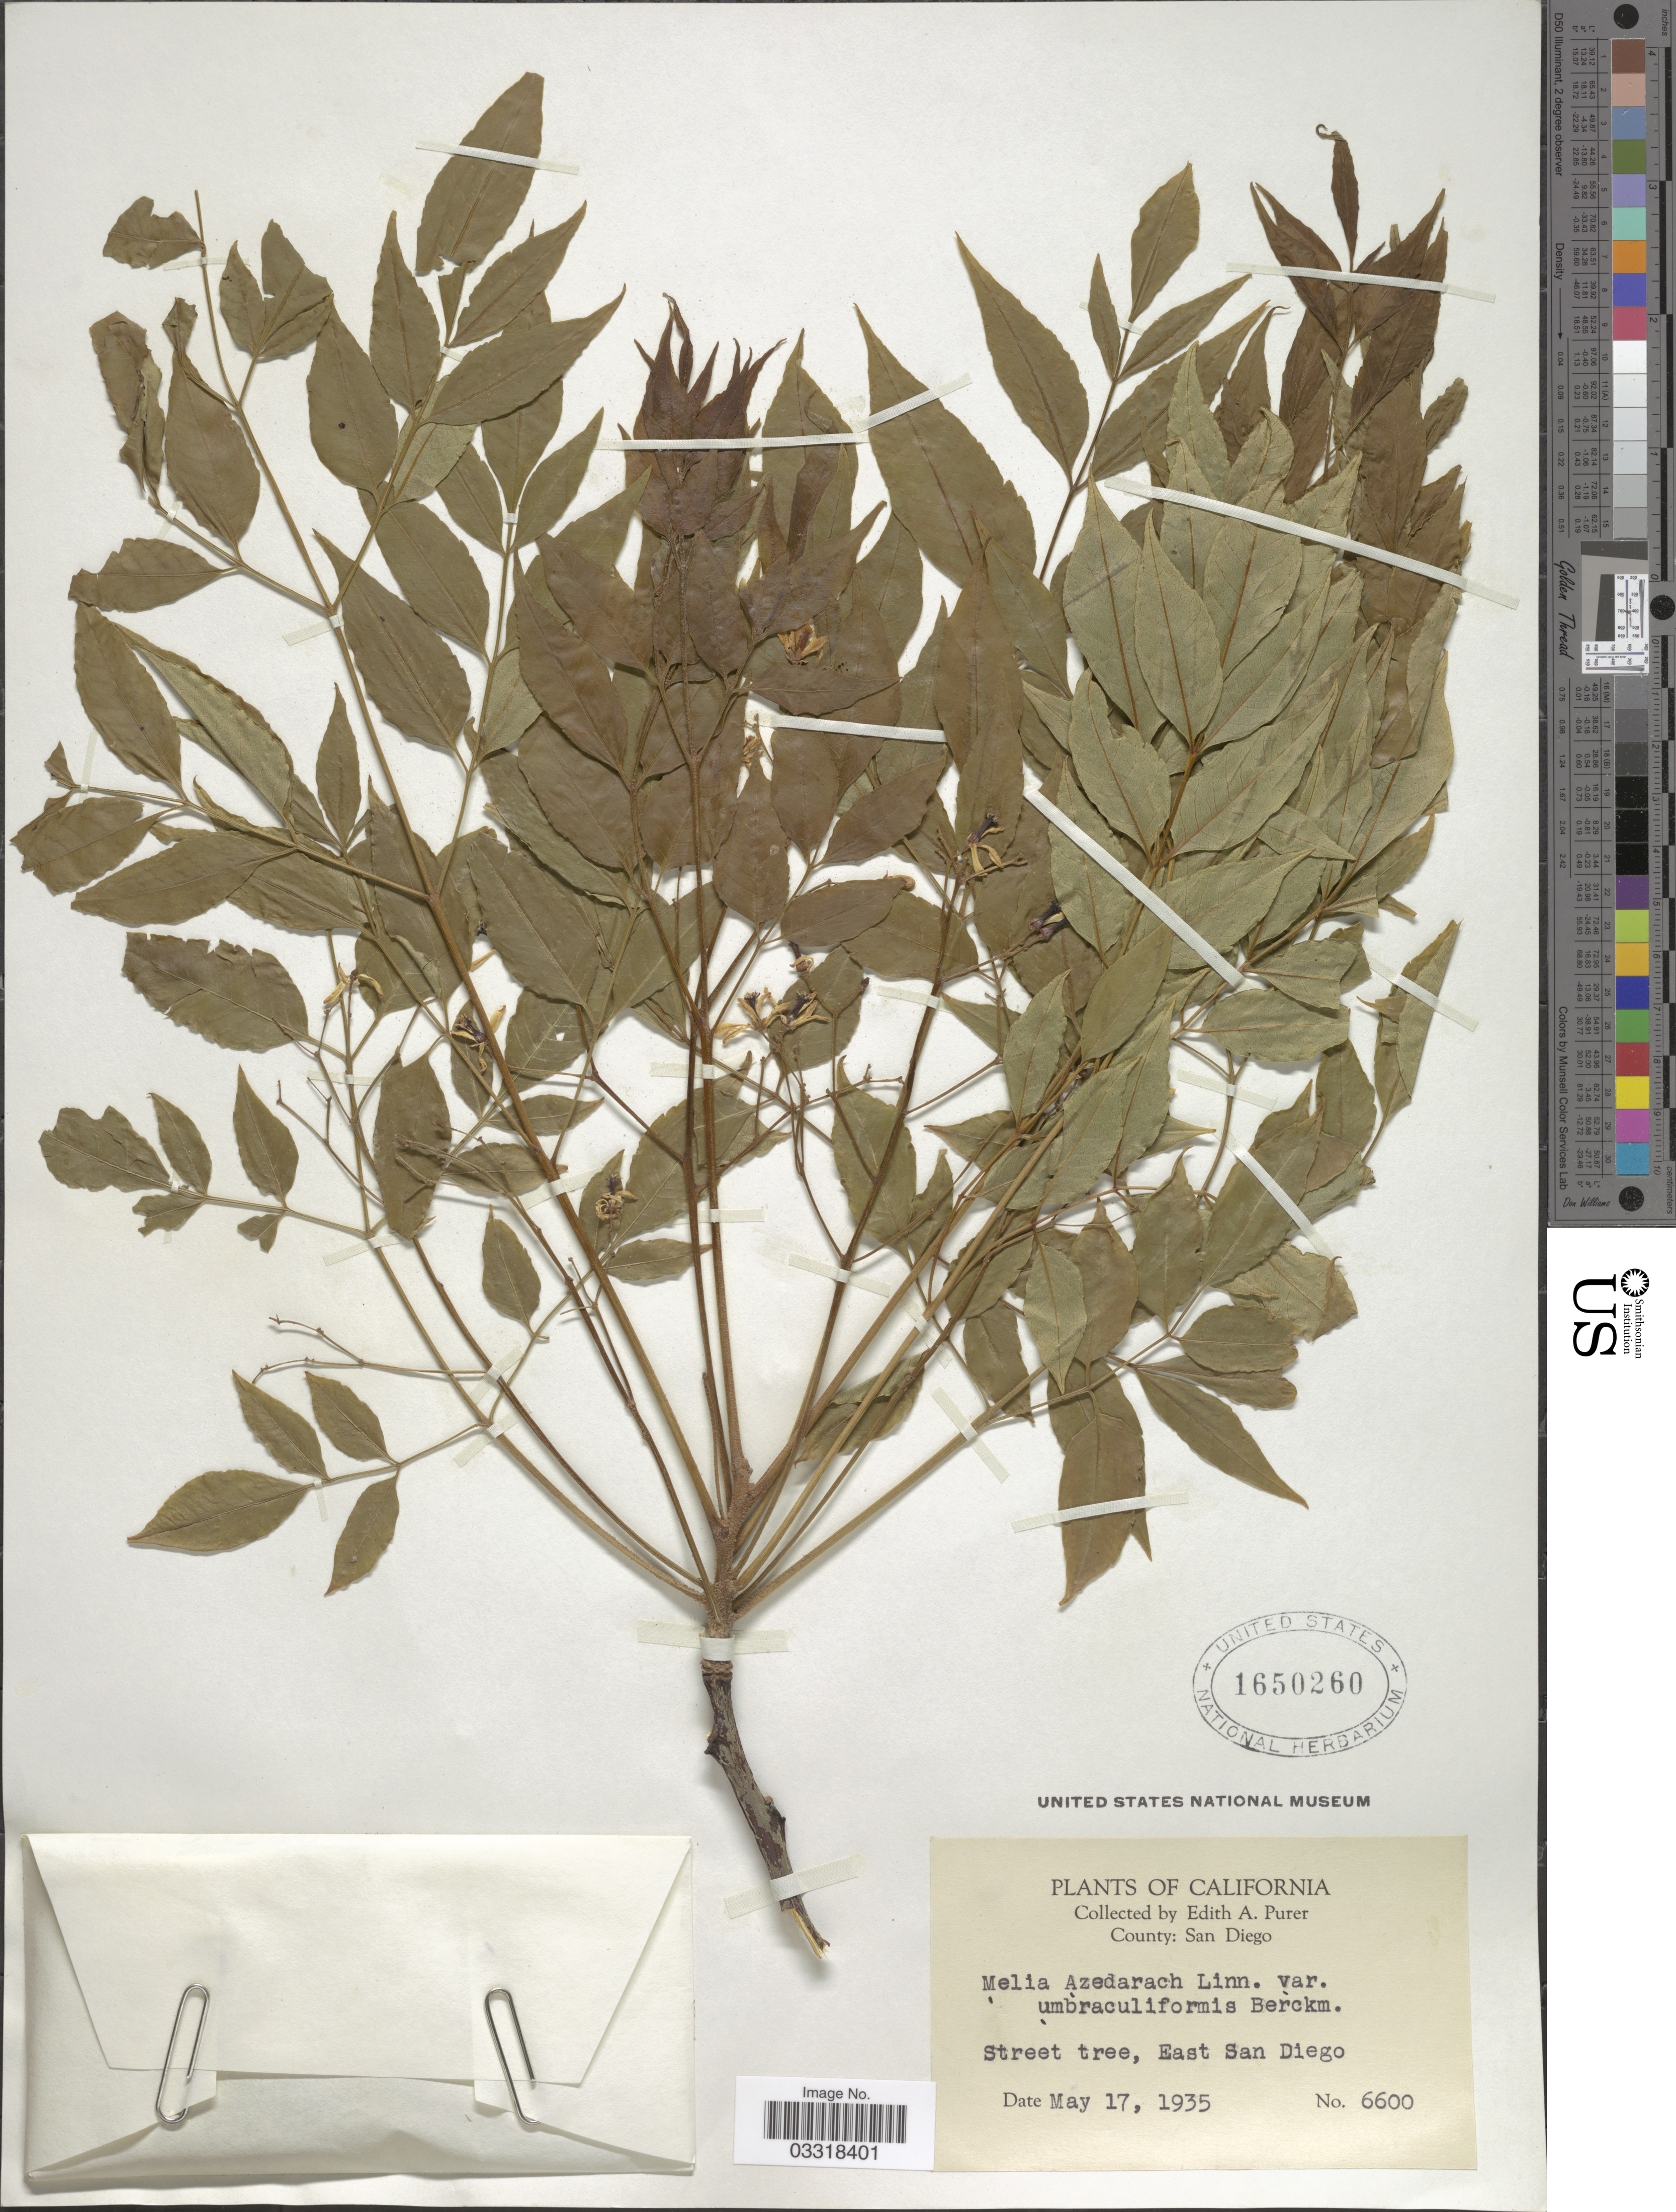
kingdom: Plantae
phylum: Tracheophyta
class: Magnoliopsida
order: Sapindales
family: Meliaceae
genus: Melia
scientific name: Melia azedarach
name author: L.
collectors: E. Purer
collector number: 6600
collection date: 1935-05-17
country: United States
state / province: California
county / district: San Diego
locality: County: San Diego. Street tree, East San Diego.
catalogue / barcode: US 1650260